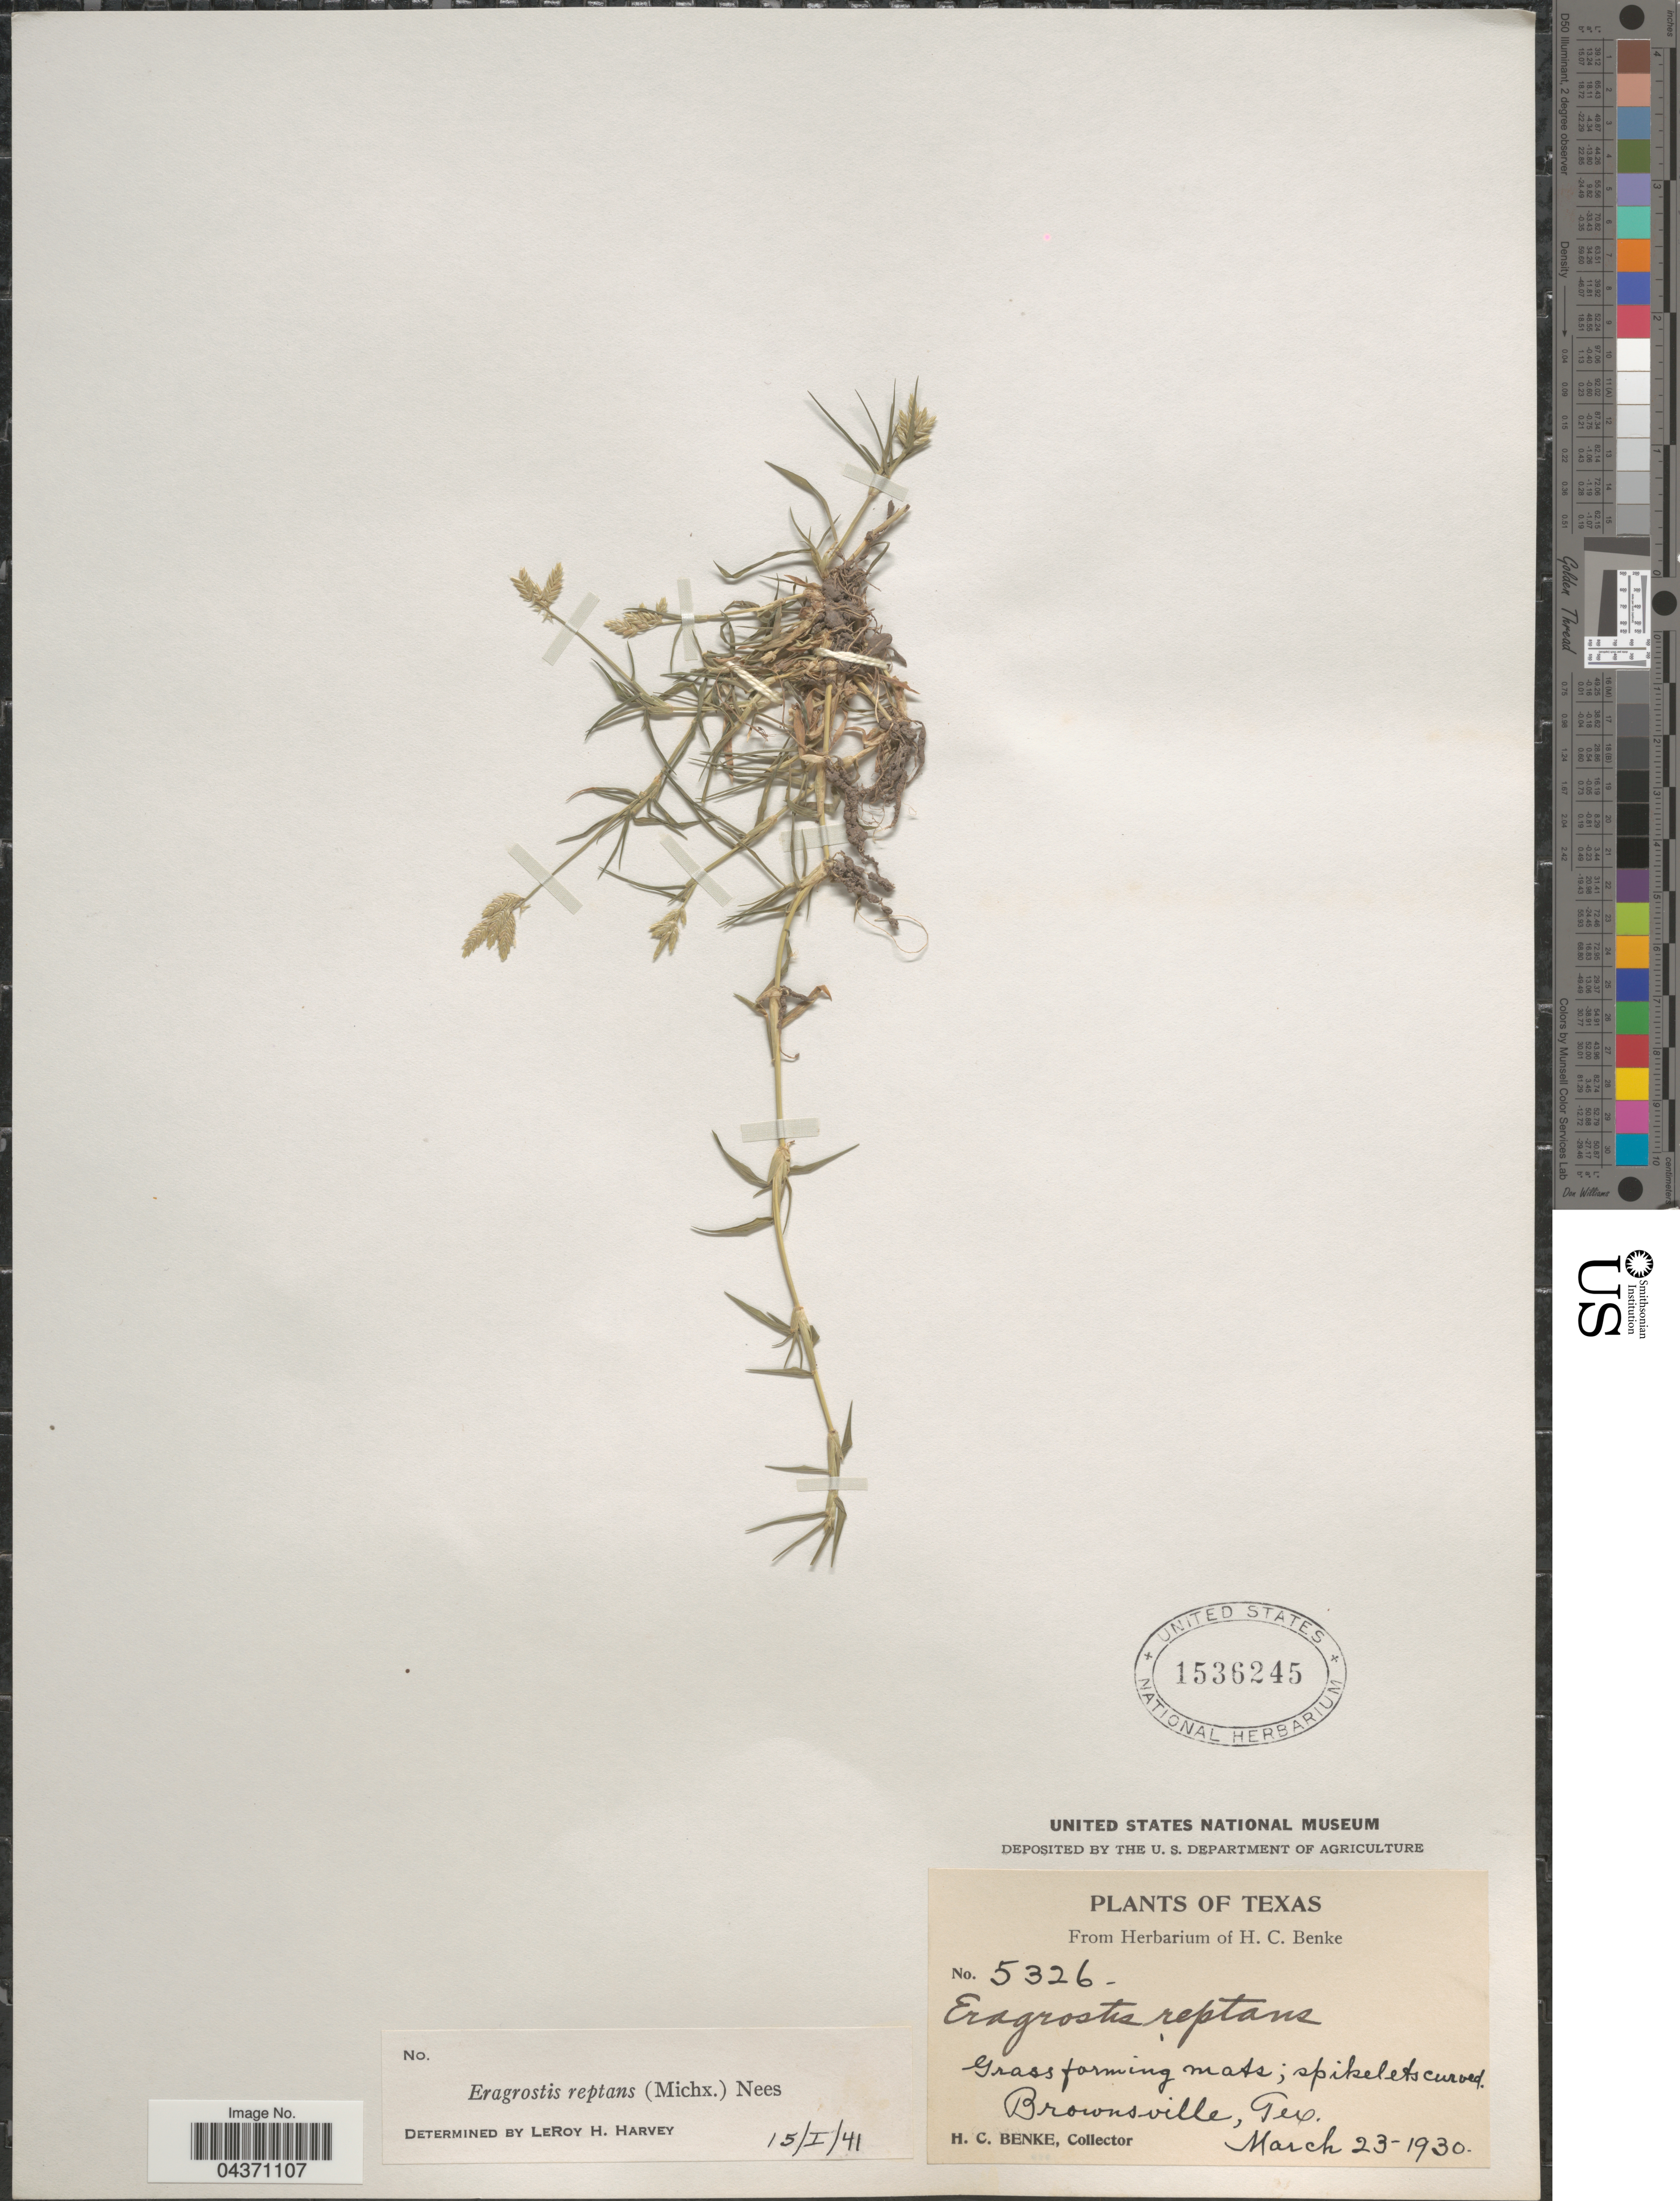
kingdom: Plantae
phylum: Tracheophyta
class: Liliopsida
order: Poales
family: Poaceae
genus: Eragrostis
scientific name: Eragrostis reptans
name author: (Michx.) Nees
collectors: H. Benke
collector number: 5326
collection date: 1930-03-23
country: United States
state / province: Texas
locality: Brownsville.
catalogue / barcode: US 1536245